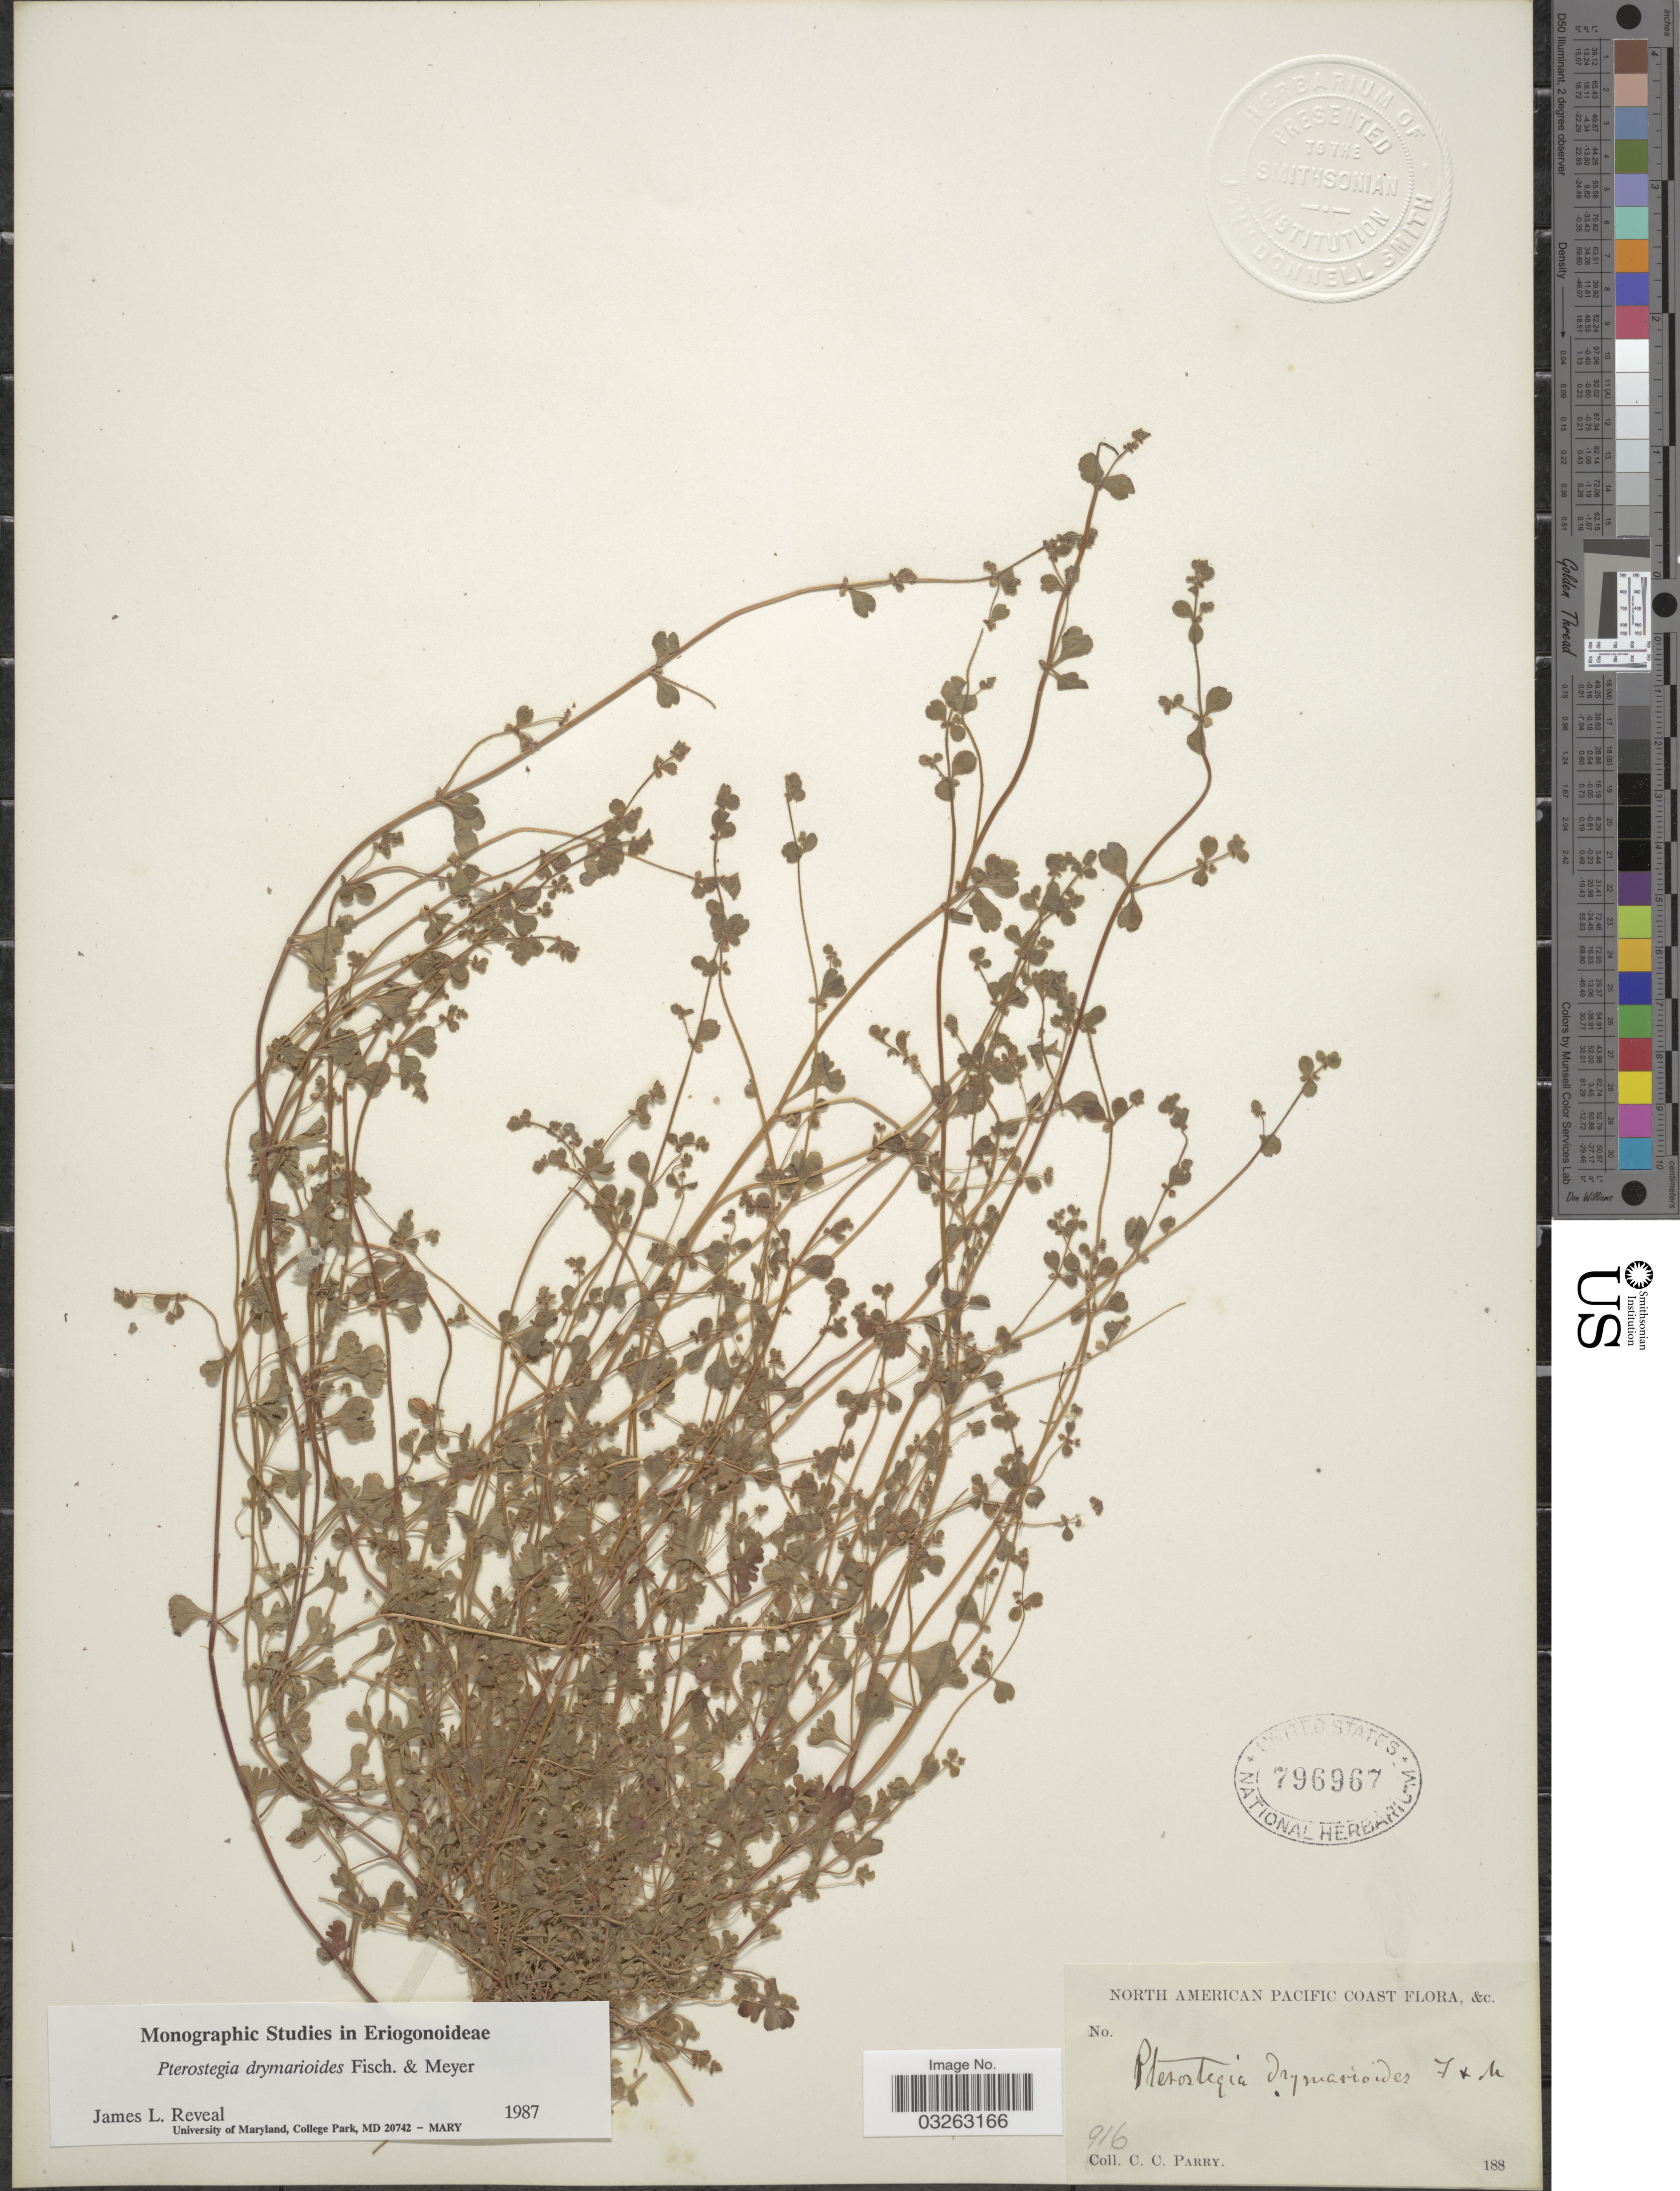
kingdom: Plantae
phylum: Tracheophyta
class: Magnoliopsida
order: Caryophyllales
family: Polygonaceae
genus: Pterostegia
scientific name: Pterostegia drymarioides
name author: Fisch. & C.A. Mey.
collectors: C. C. Parry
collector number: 916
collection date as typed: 188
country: United States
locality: North American Pacific Coast.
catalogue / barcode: US 796967